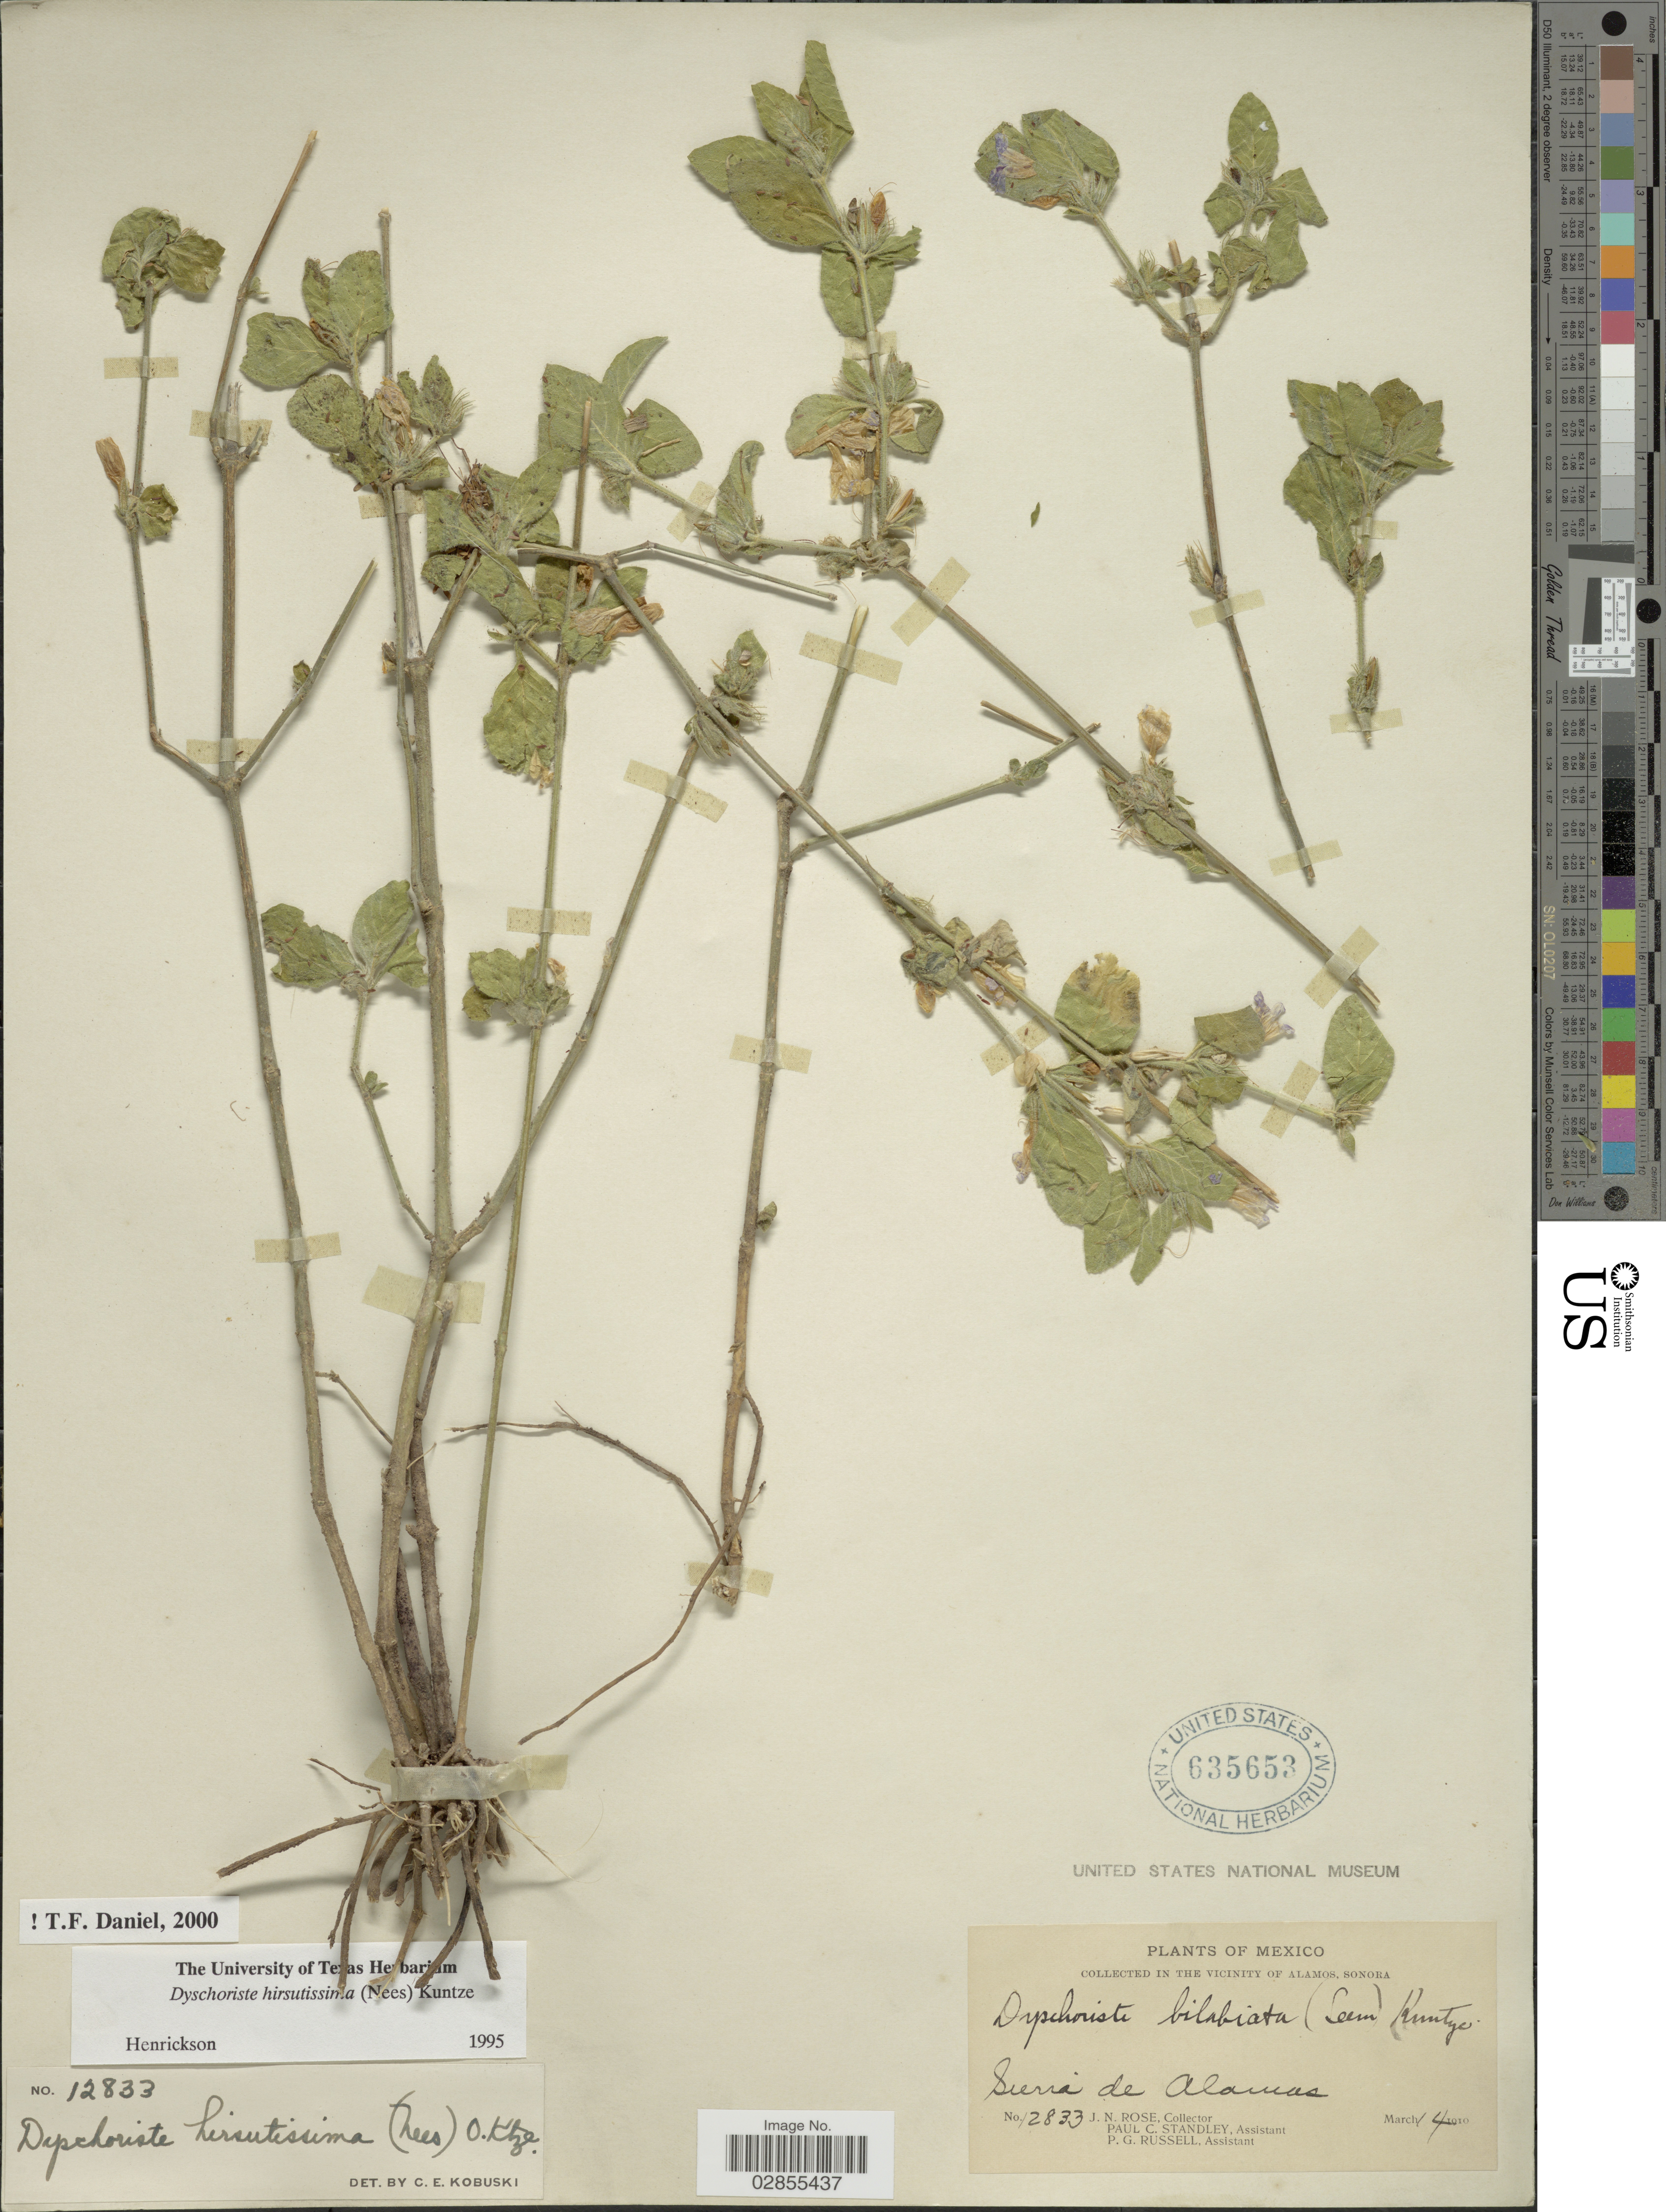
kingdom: Plantae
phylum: Tracheophyta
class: Magnoliopsida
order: Lamiales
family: Acanthaceae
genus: Dyschoriste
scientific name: Dyschoriste hirsutissima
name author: (Nees) Kuntze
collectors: J. N. Rose, P. C. Standley & P. G. Russell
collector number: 12833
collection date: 1910-03-14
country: Mexico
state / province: Sonora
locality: In the vicinity of Alamos, Sierra de Alamos.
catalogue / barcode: US 635653